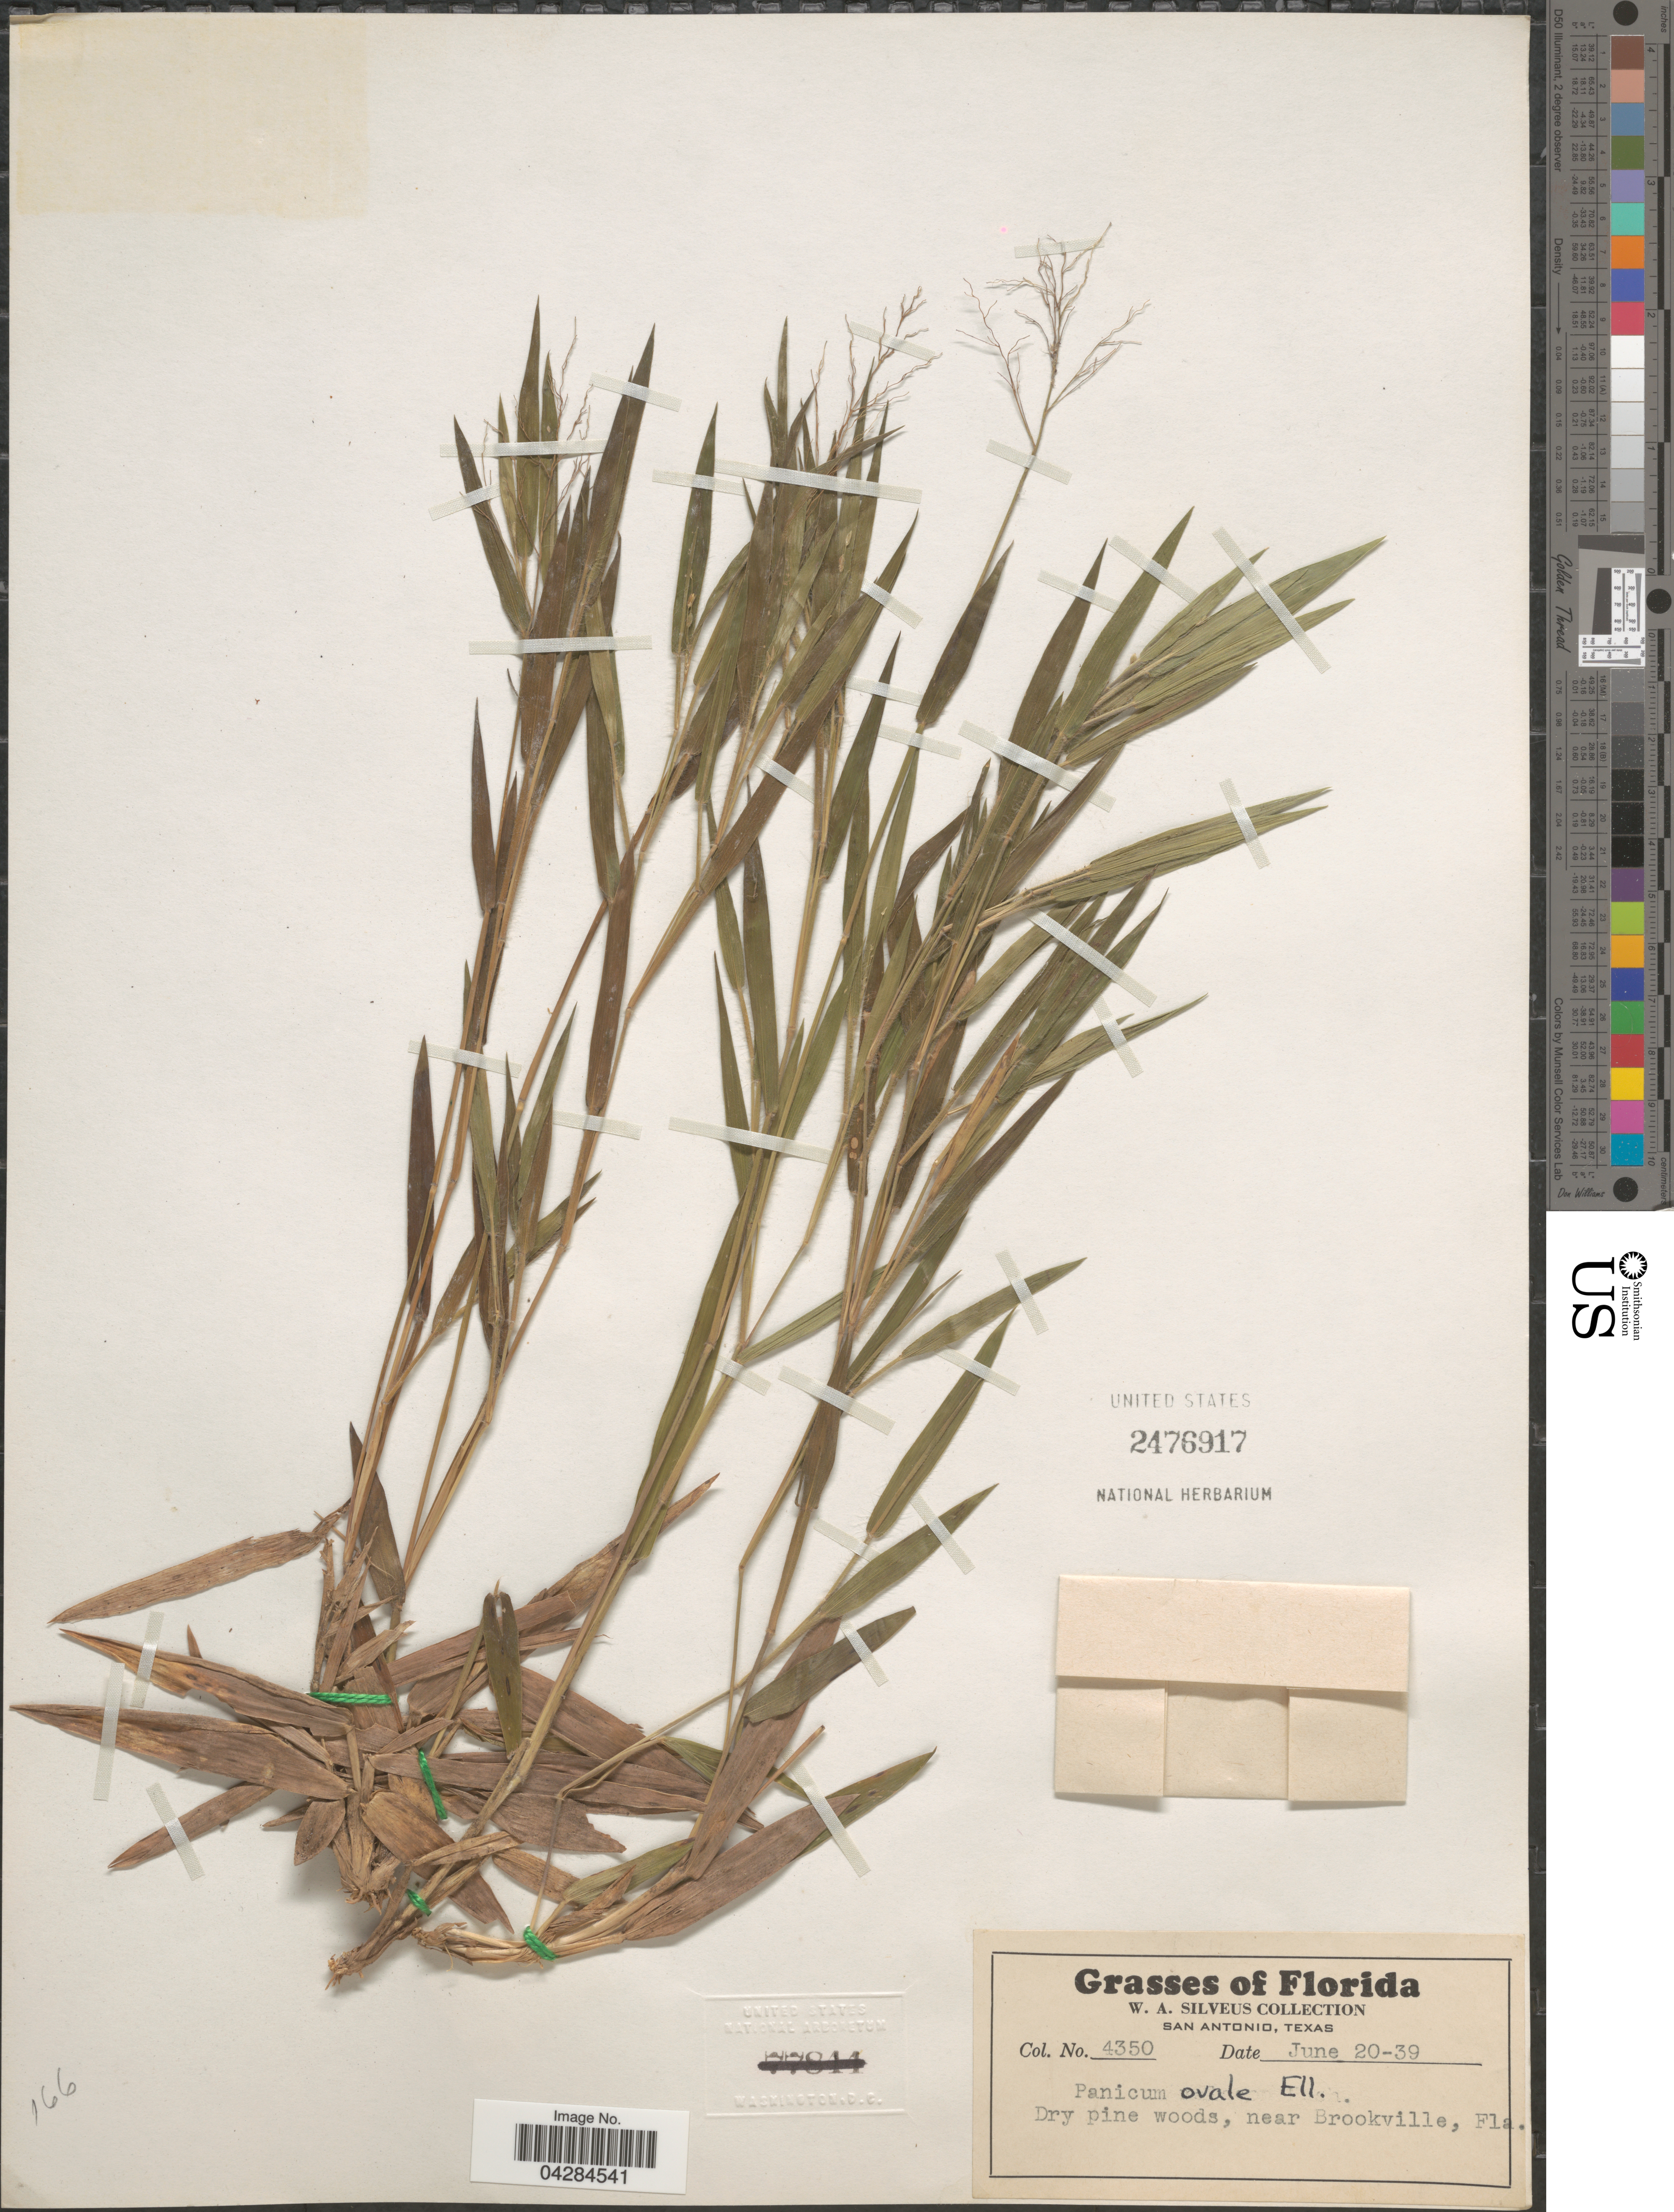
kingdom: Plantae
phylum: Tracheophyta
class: Liliopsida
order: Poales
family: Poaceae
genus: Dichanthelium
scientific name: Dichanthelium ovale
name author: (Elliott) Gould & C.A. Clark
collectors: W. Silveus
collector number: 4350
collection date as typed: Transcribed d/m/y: 20/6/39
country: United States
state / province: Florida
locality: Dry pine woods, near Brookville.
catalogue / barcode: US 2476917